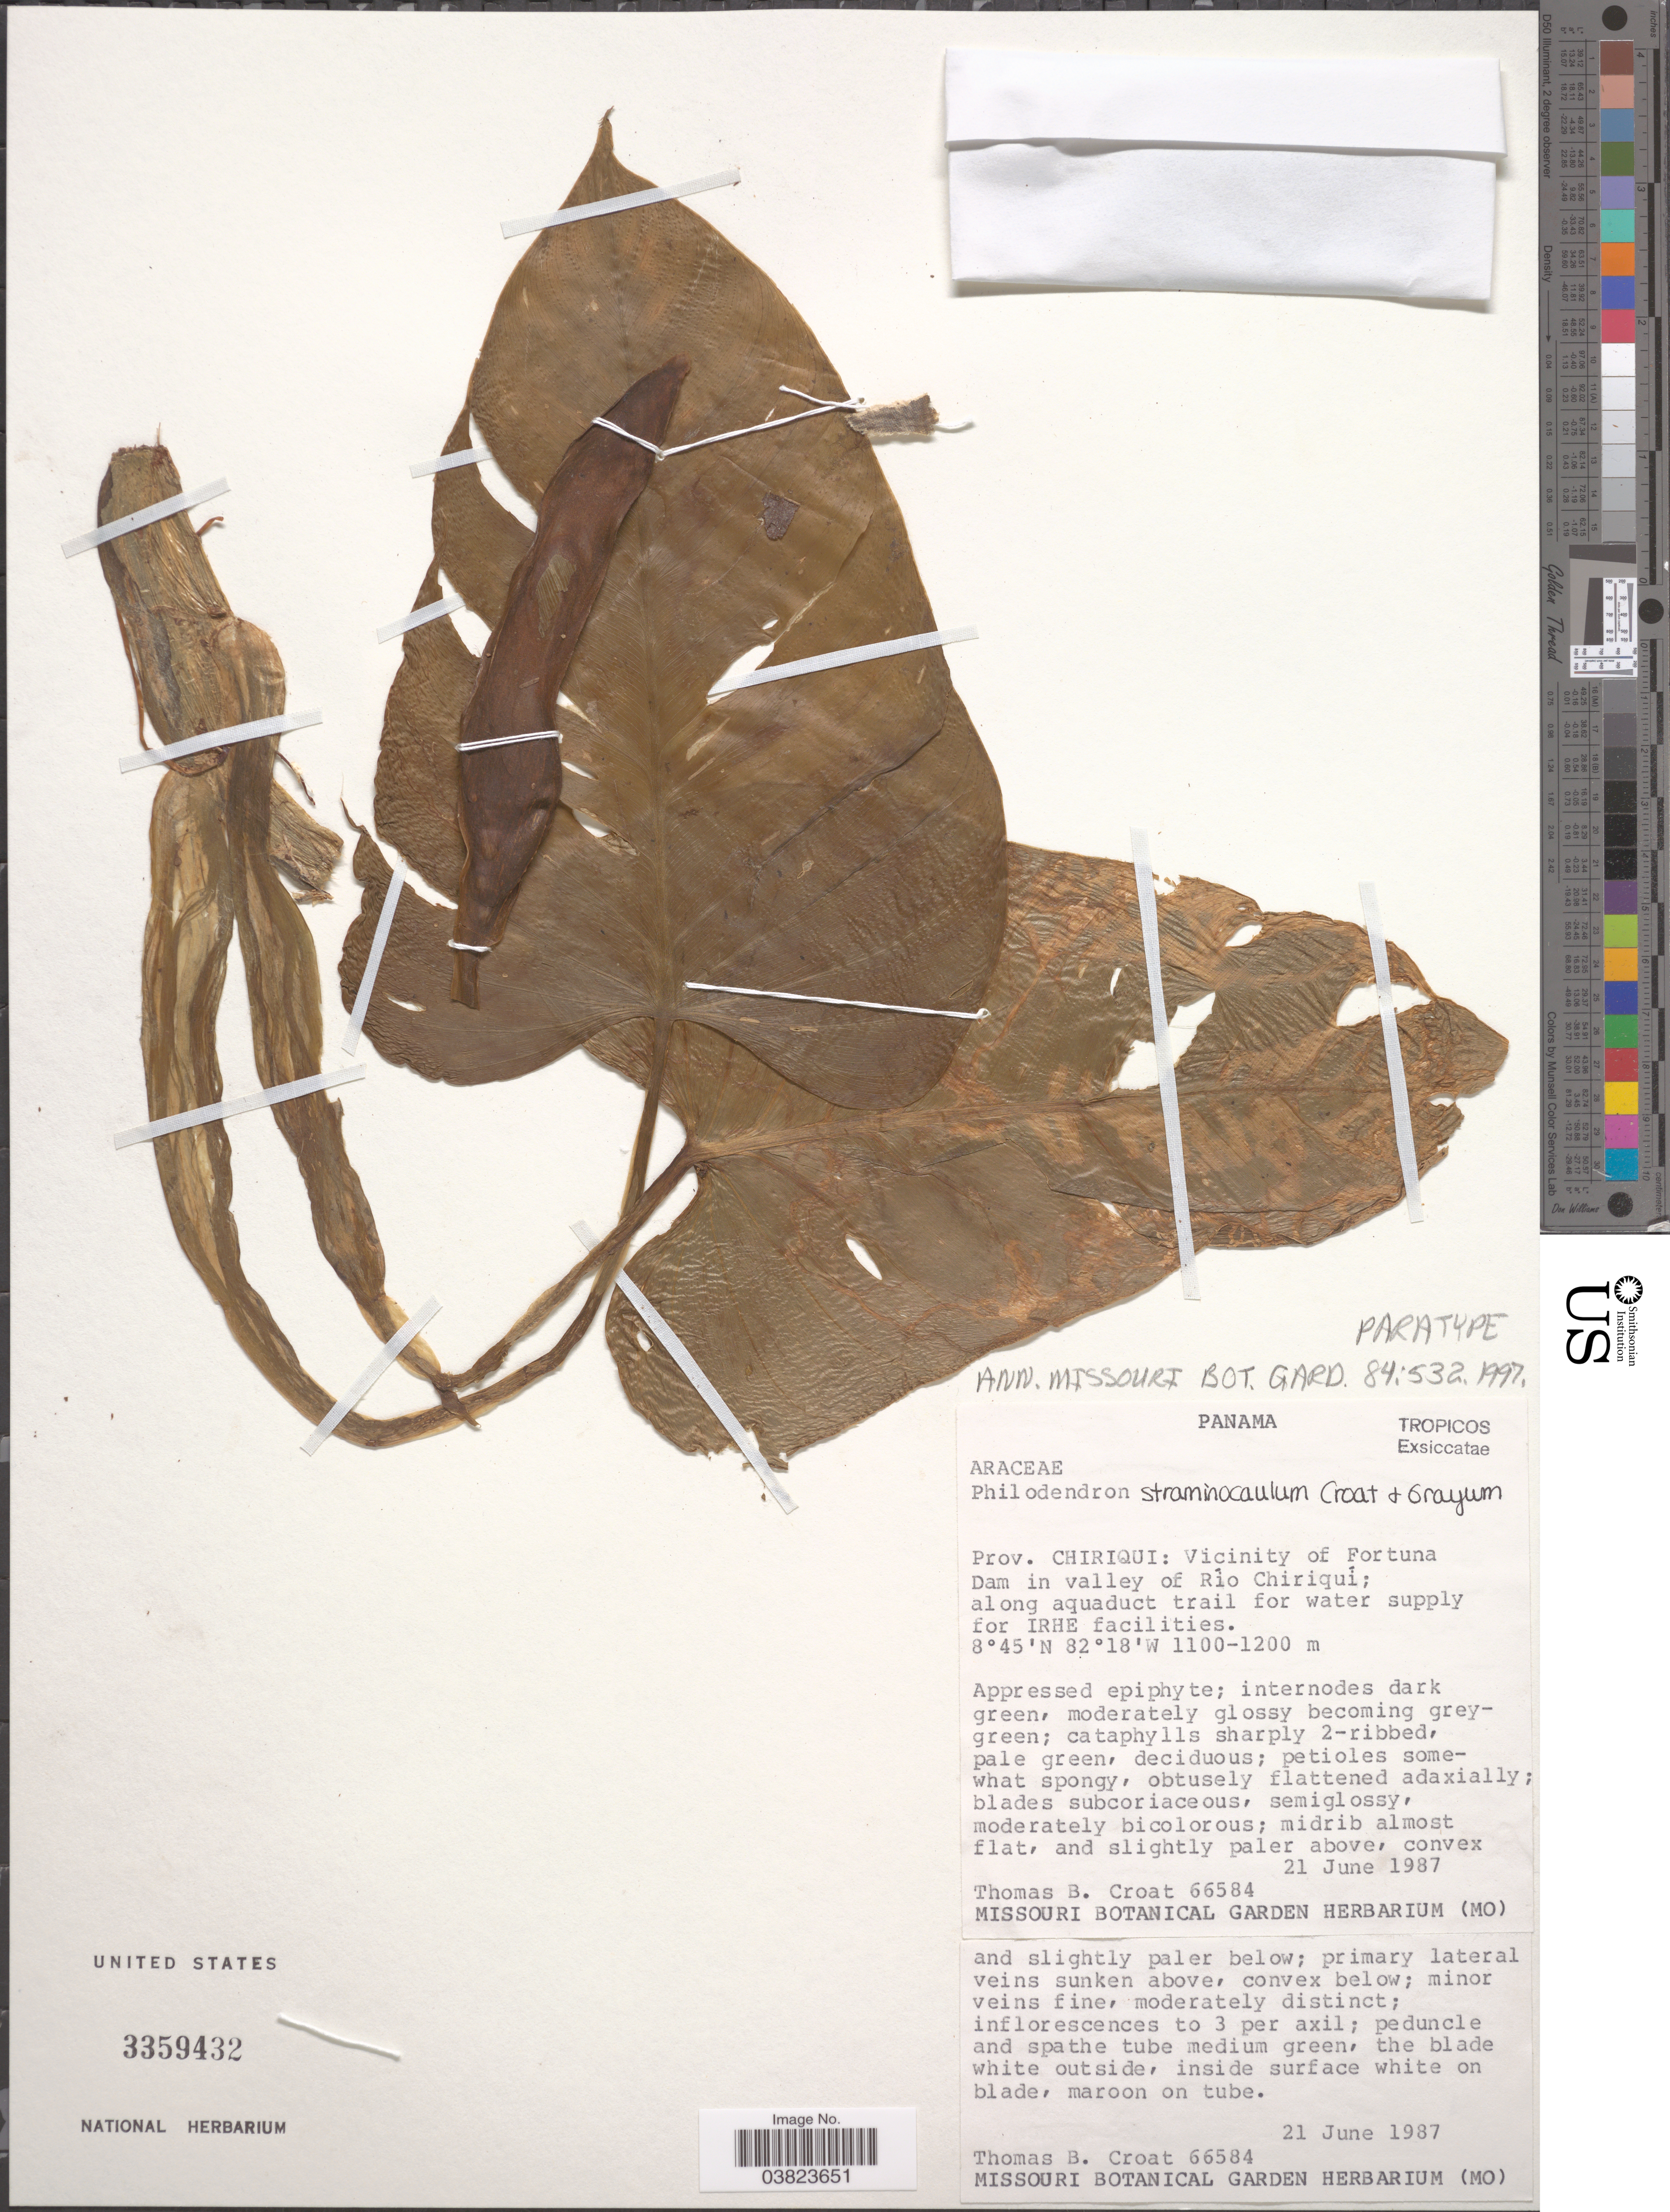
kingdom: Plantae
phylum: Tracheophyta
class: Liliopsida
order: Alismatales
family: Araceae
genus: Philodendron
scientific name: Philodendron straminicaule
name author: Croat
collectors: T. B. Croat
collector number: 66584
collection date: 1987-06-21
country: Panama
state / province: Chiriqui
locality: Vicinity of Fortuna Dam in valley of Río Chiriquí; along aqueduct trail for water supply for IRHE facilities.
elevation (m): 1100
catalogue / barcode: US 3359432